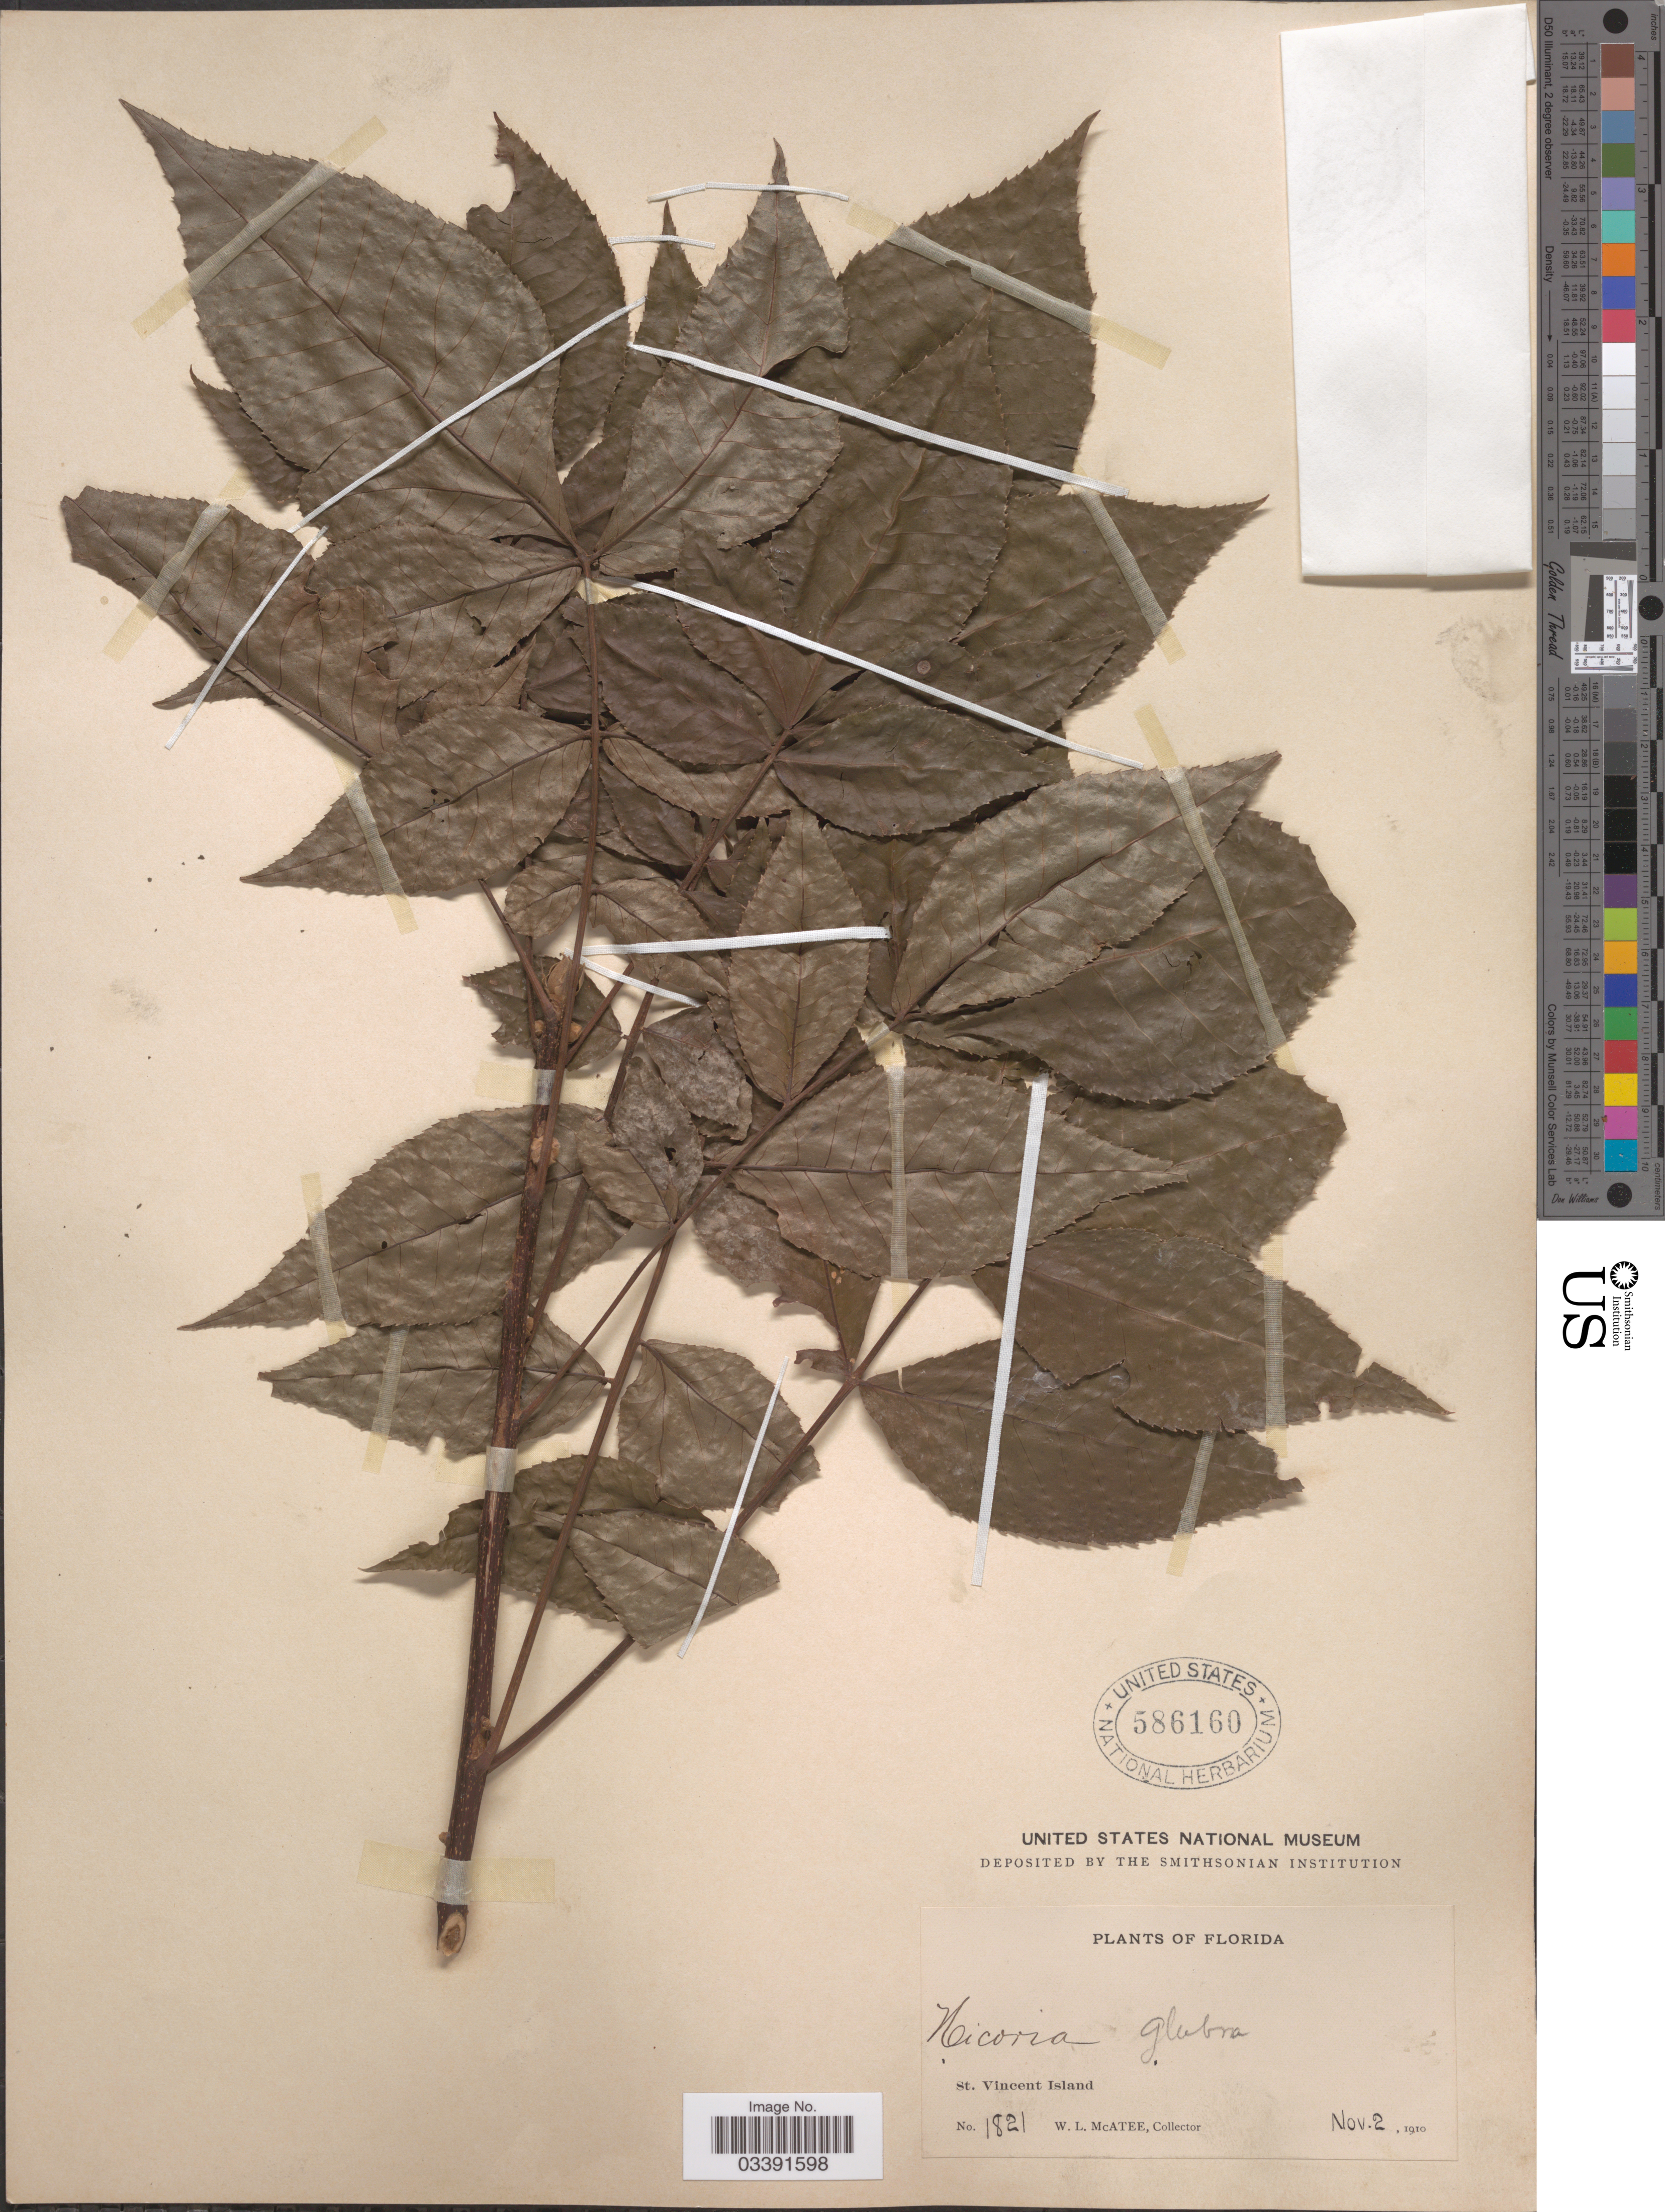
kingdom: Plantae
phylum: Tracheophyta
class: Magnoliopsida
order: Fagales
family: Juglandaceae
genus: Carya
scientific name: Carya glabra var. glabra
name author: (Mill.) Sweet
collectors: W. McAtee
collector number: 1821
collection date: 1910-11-02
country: United States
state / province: Florida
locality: St. Vincent Island.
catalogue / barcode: US 586160